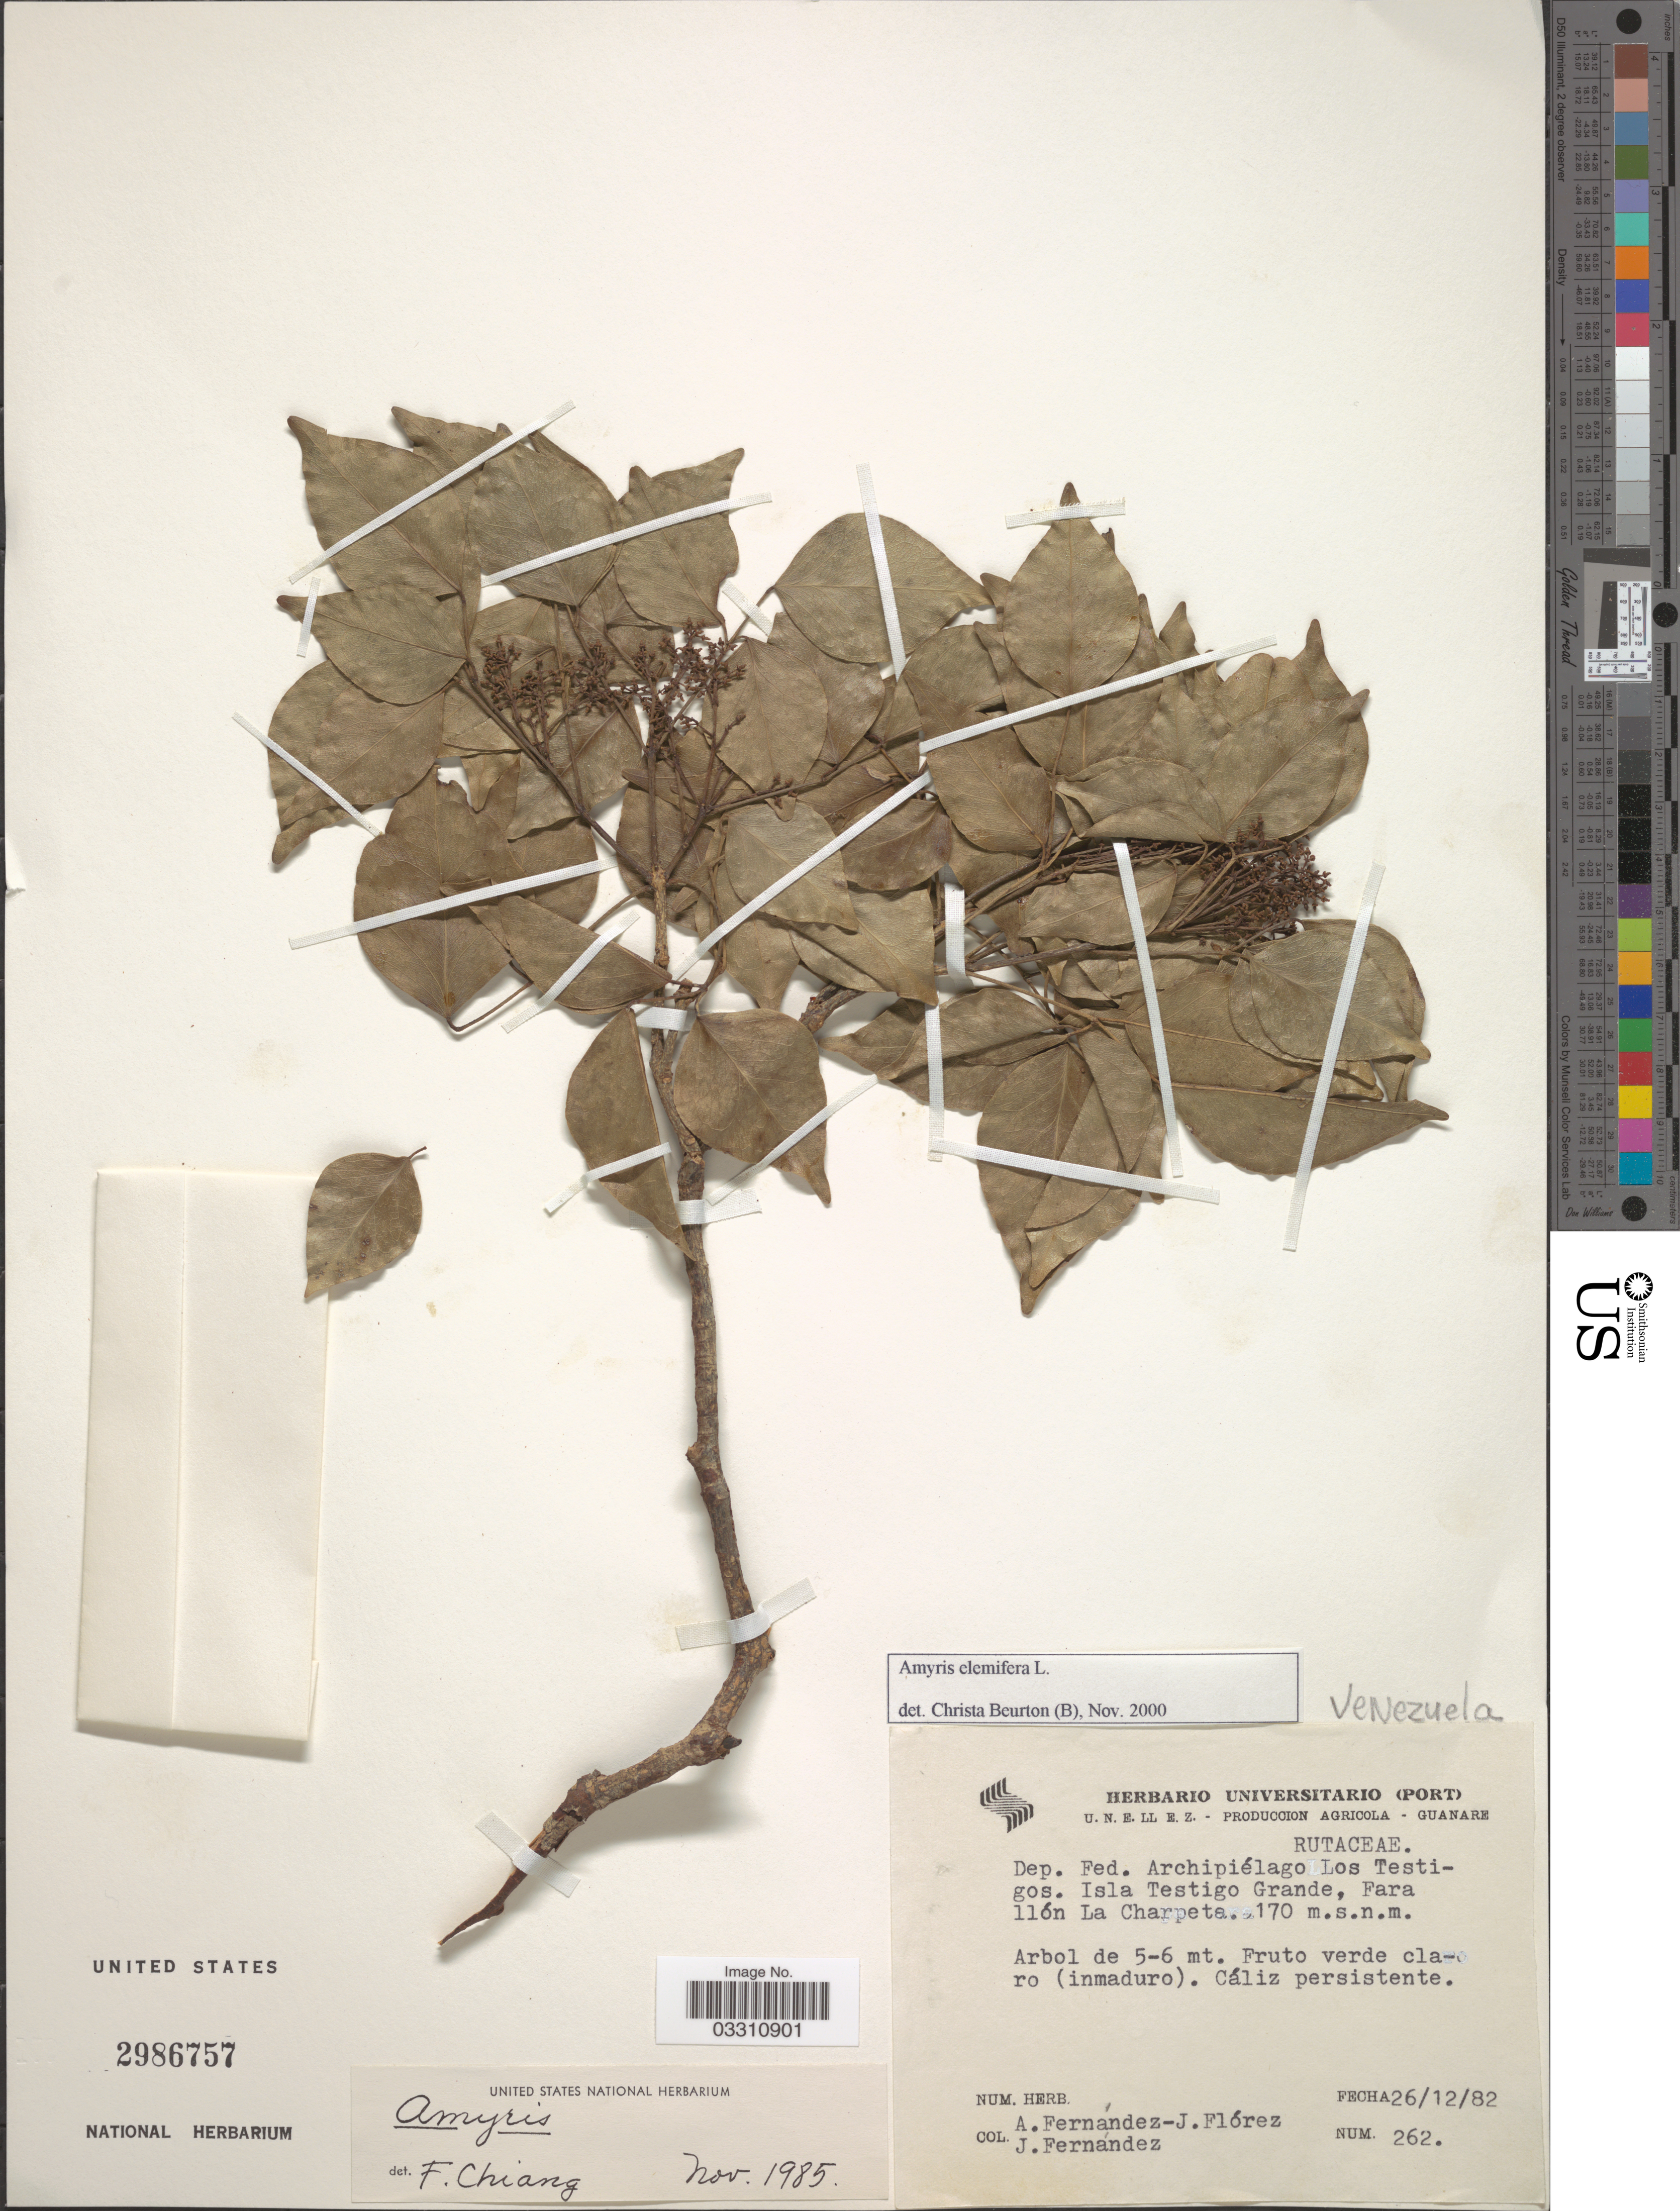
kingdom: Plantae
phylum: Tracheophyta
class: Magnoliopsida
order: Sapindales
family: Rutaceae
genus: Amyris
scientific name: Amyris elemifera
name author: L.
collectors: A. Fernández, J. Flórez & J. Fernández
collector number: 262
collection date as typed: Transcribed d/m/y: 26/12/82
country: Venezuela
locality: Dep. Fed. Archipiélago Los Testigos. Isla Testigo Grande, Farallón La Charpeta.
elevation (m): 170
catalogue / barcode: US 2986757